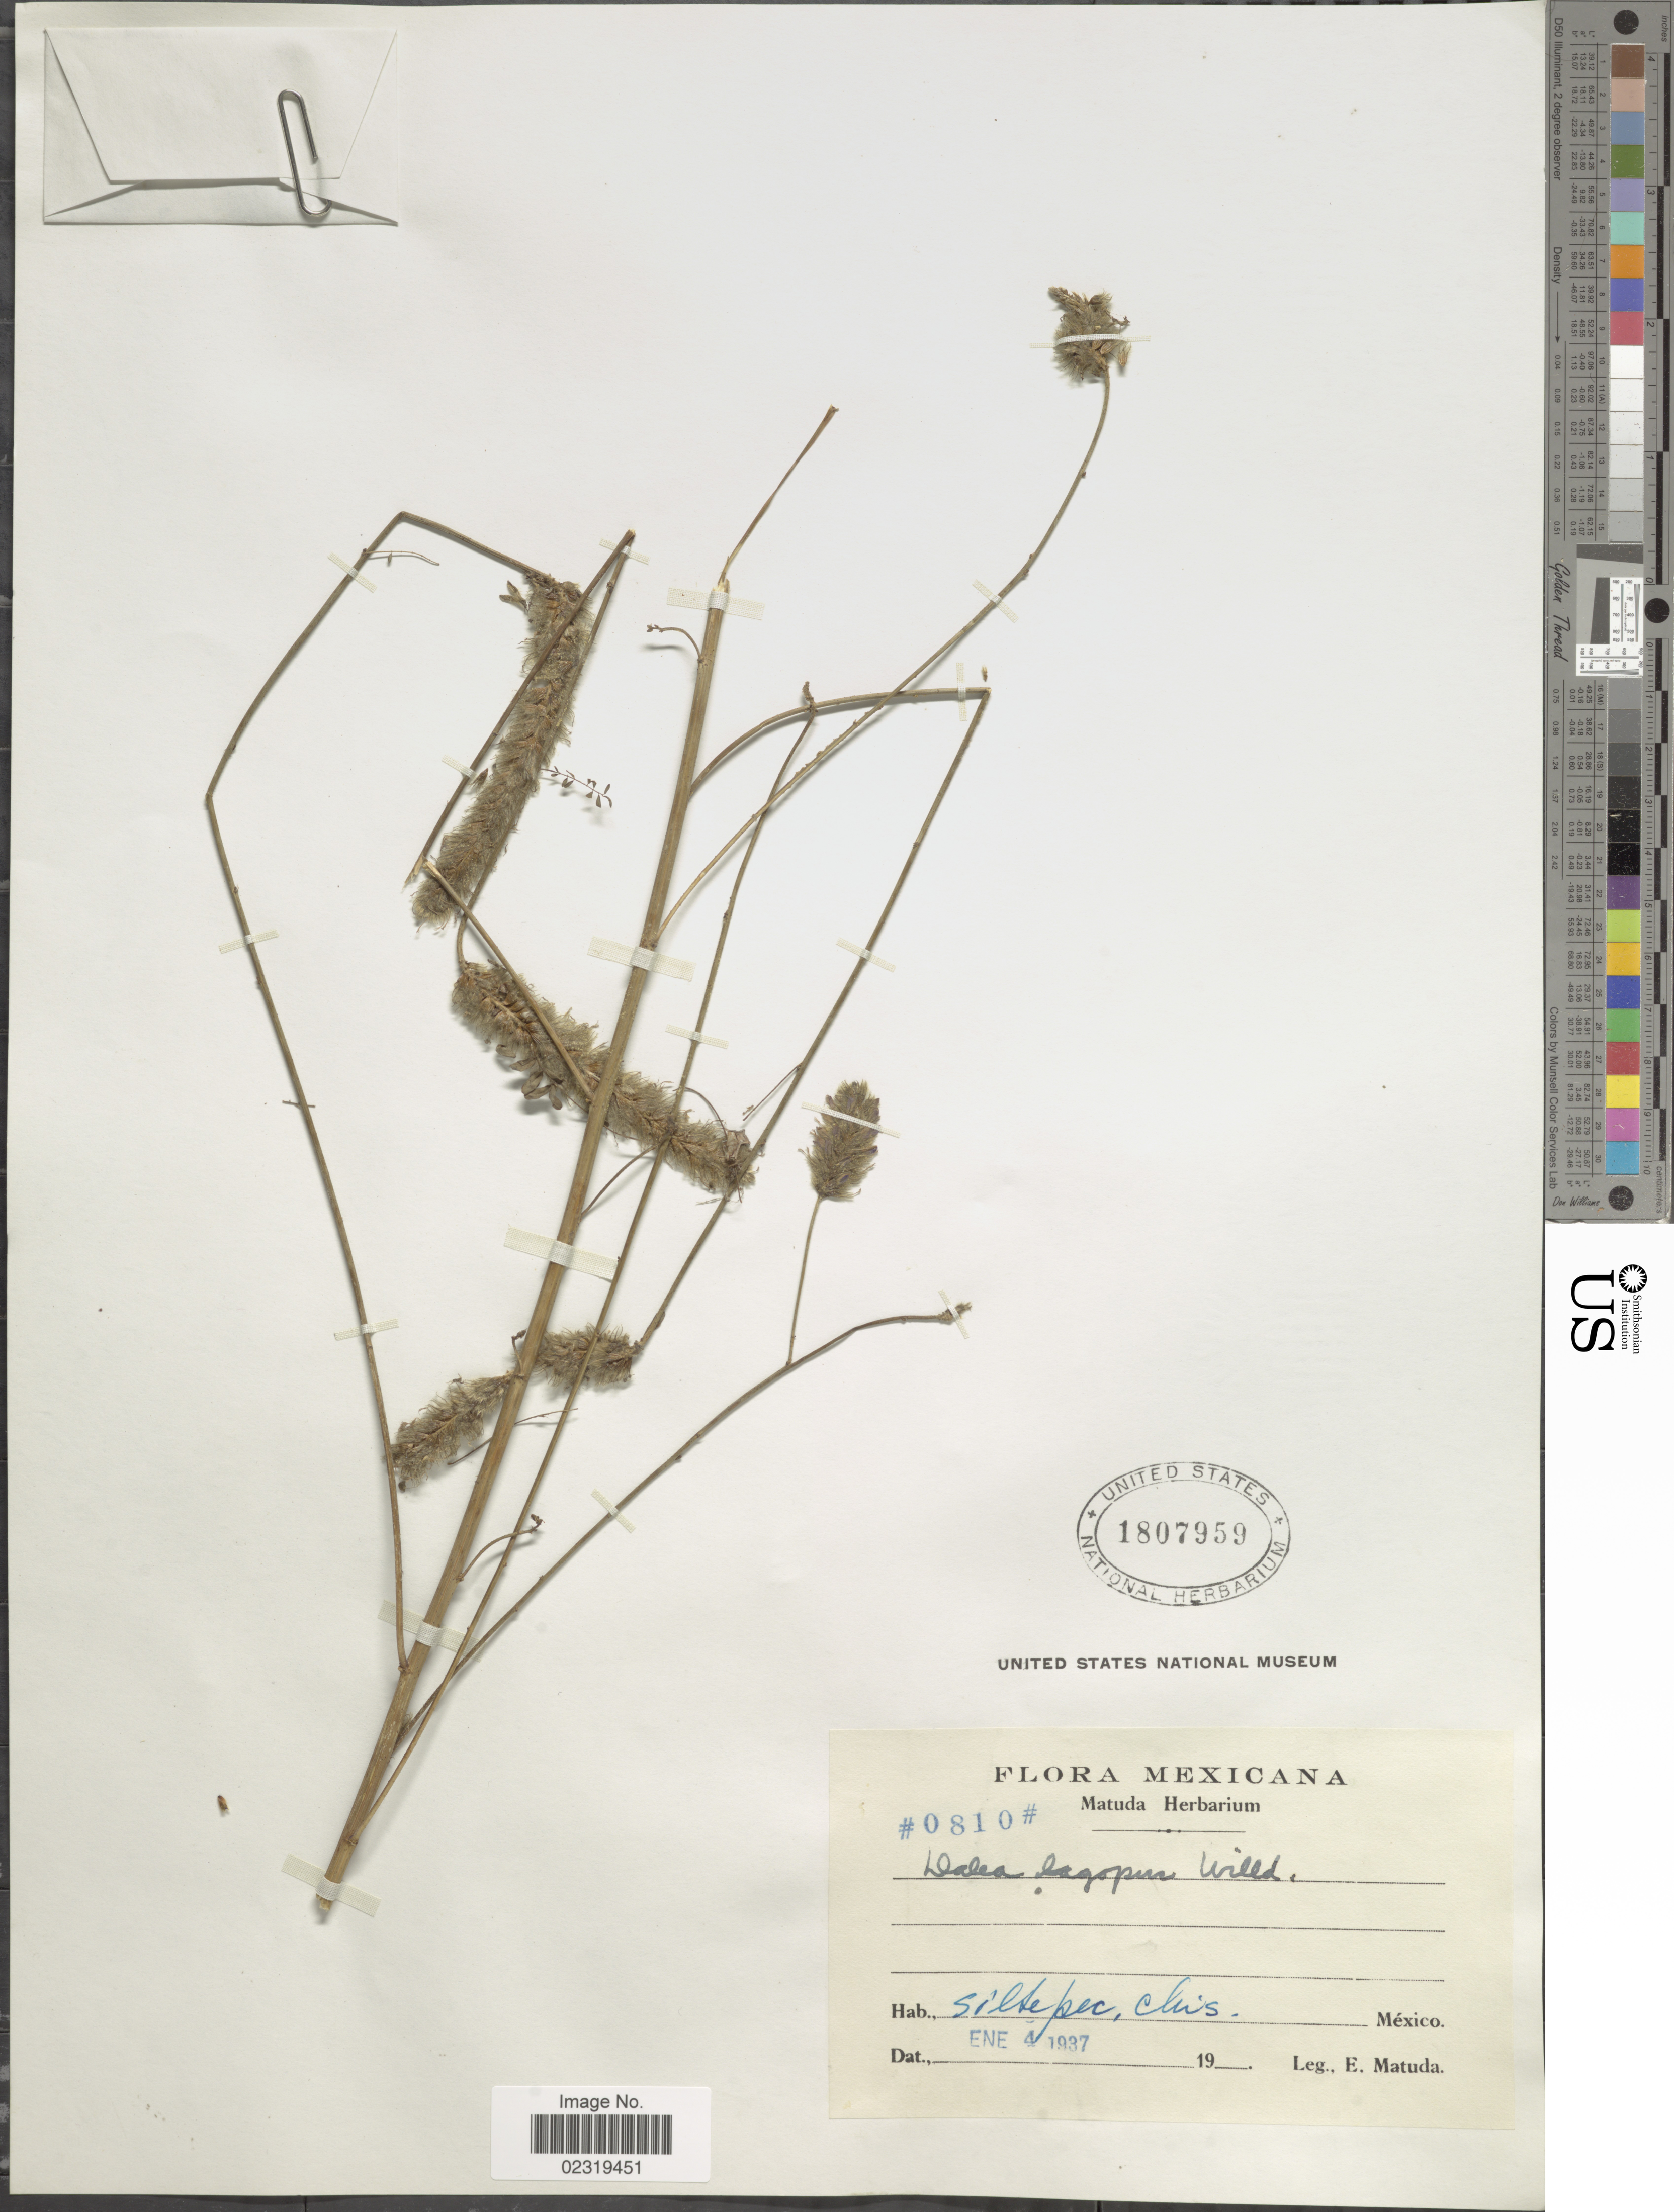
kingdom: Plantae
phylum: Tracheophyta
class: Magnoliopsida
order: Fabales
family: Fabaceae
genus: Dalea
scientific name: Dalea leporina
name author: (Aiton) Bullock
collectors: E. Matuda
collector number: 0810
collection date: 1937-01-04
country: Mexico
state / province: Chiapas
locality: Siltepec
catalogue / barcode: US 1807959